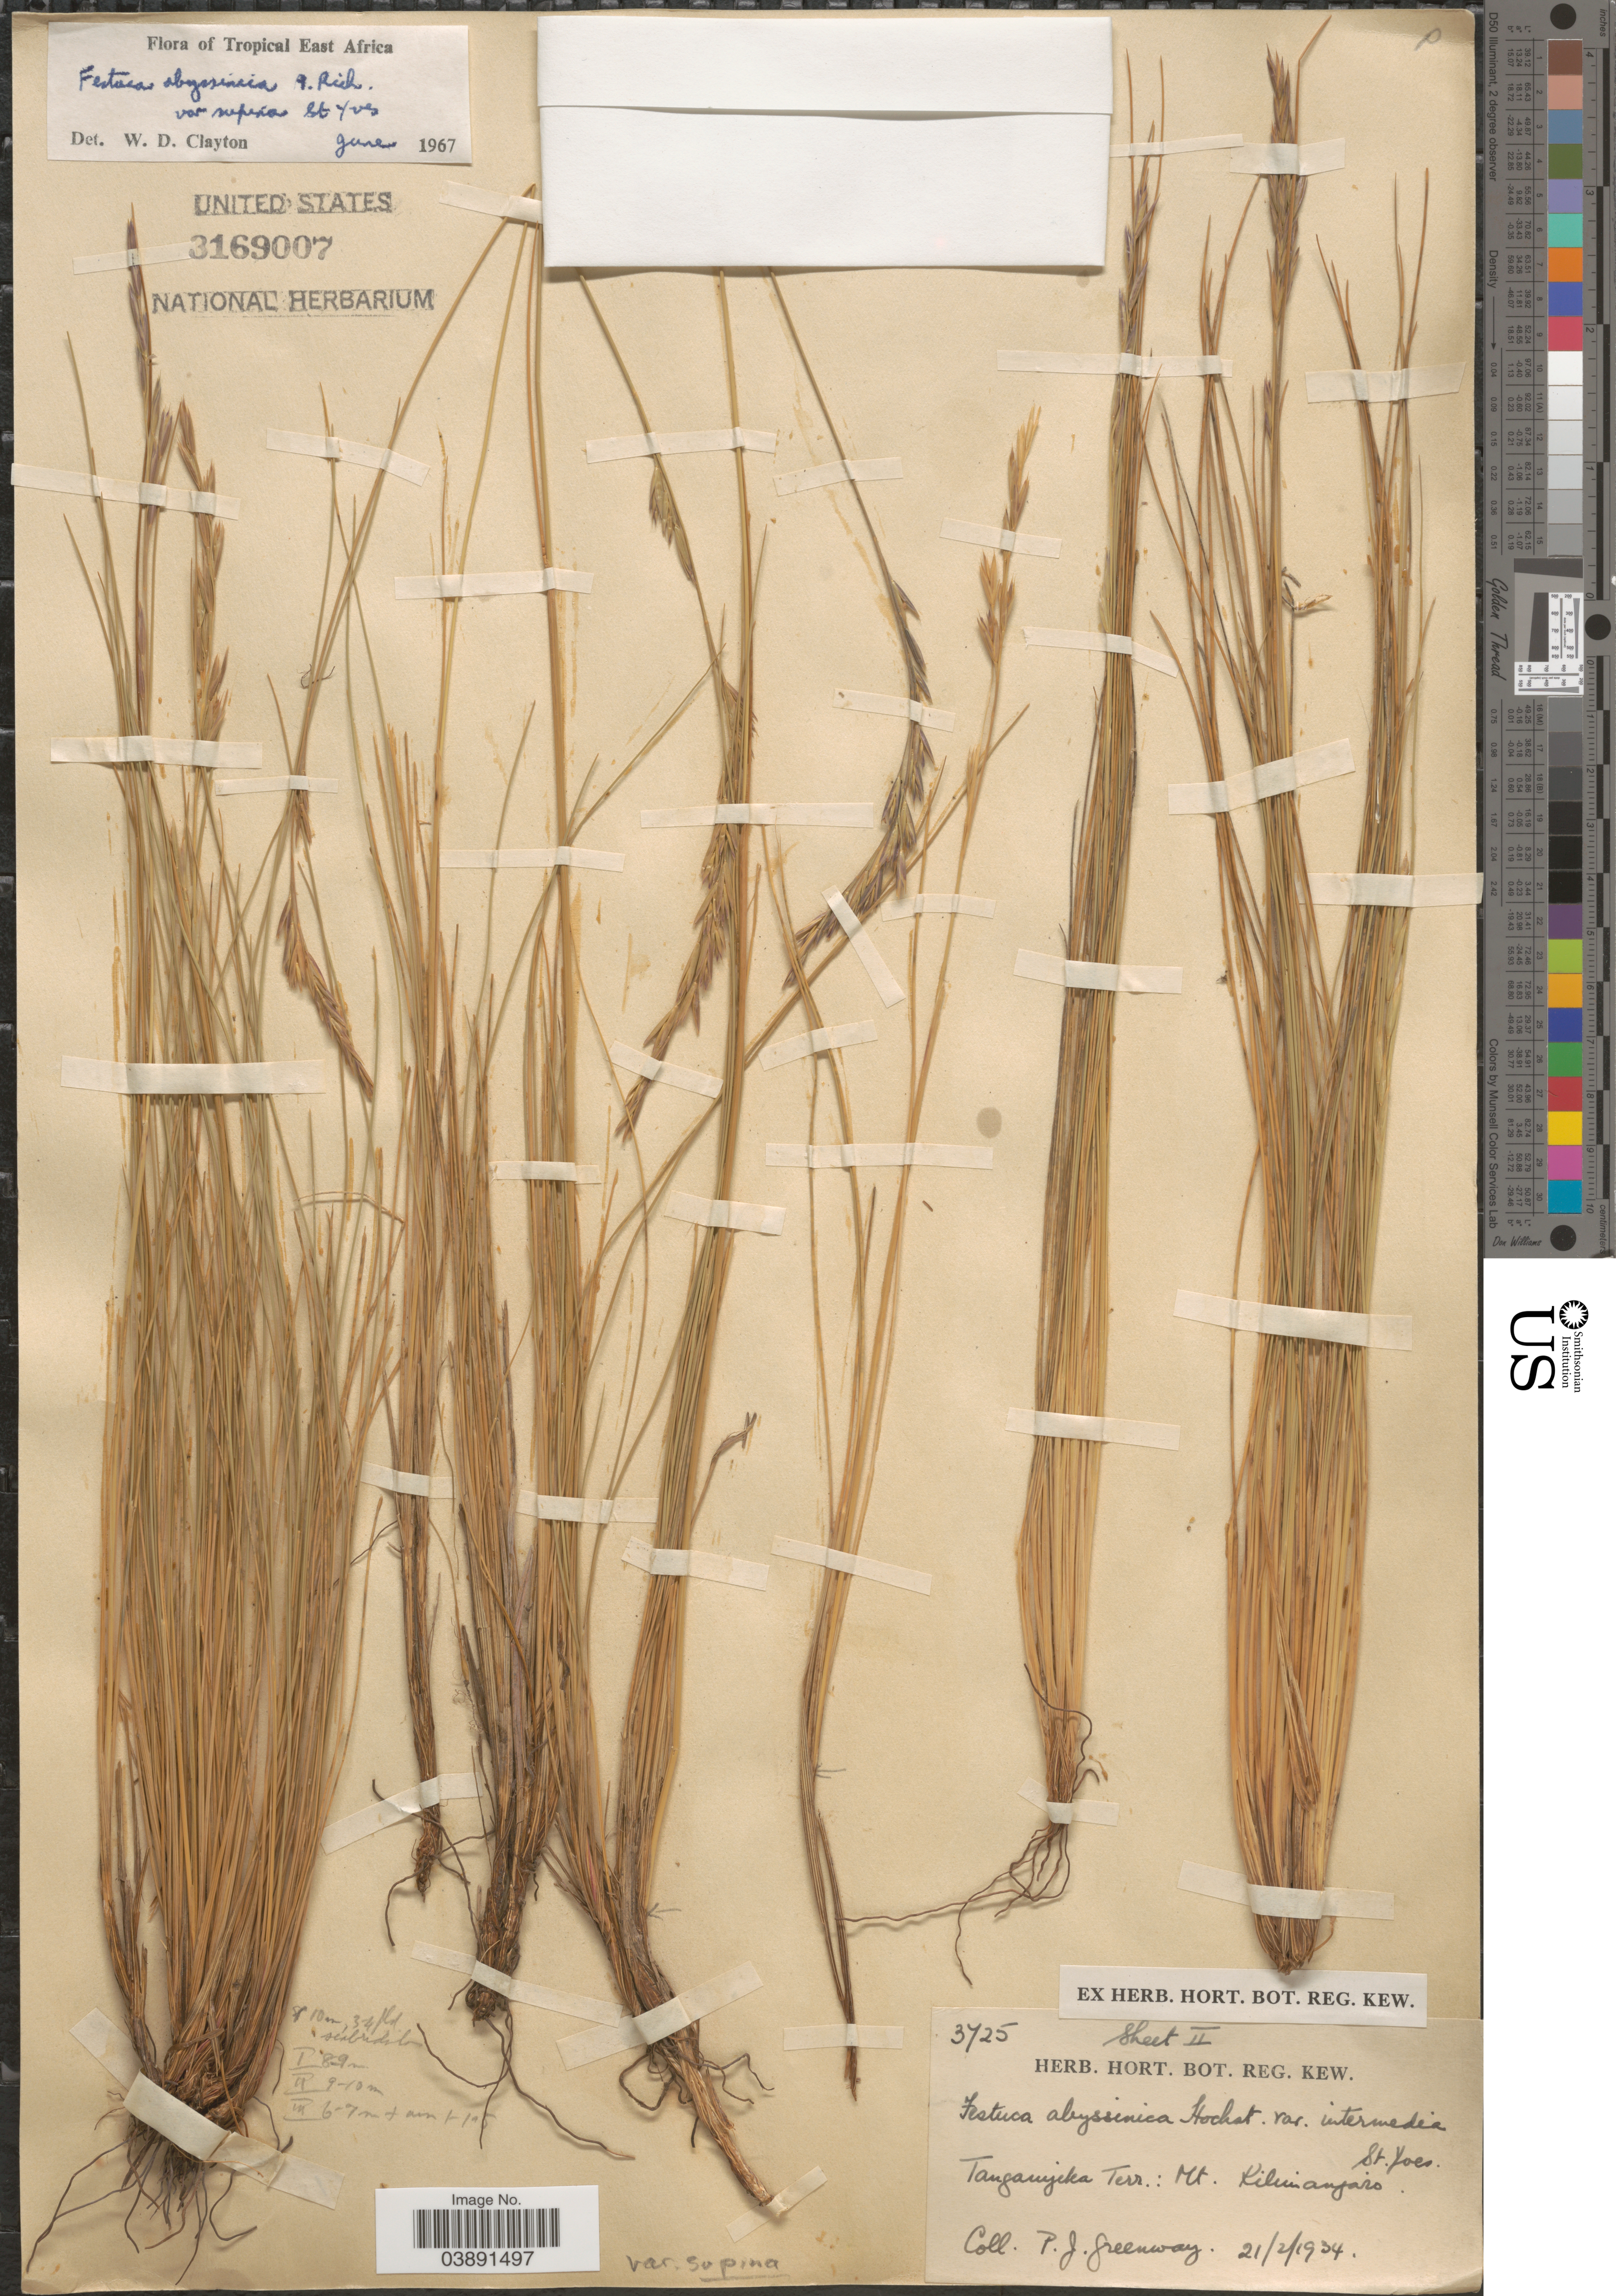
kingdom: Plantae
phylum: Tracheophyta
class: Liliopsida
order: Poales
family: Poaceae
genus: Festuca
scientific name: Festuca abyssinica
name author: Hochst. ex A. Rich.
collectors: P. J. Greenway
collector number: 3725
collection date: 1934-02-21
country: Tanzania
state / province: Kilimanjaro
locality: Tanganyika Terr.: Mt. Kilimanjaro. St. Joes.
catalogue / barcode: US 3169007